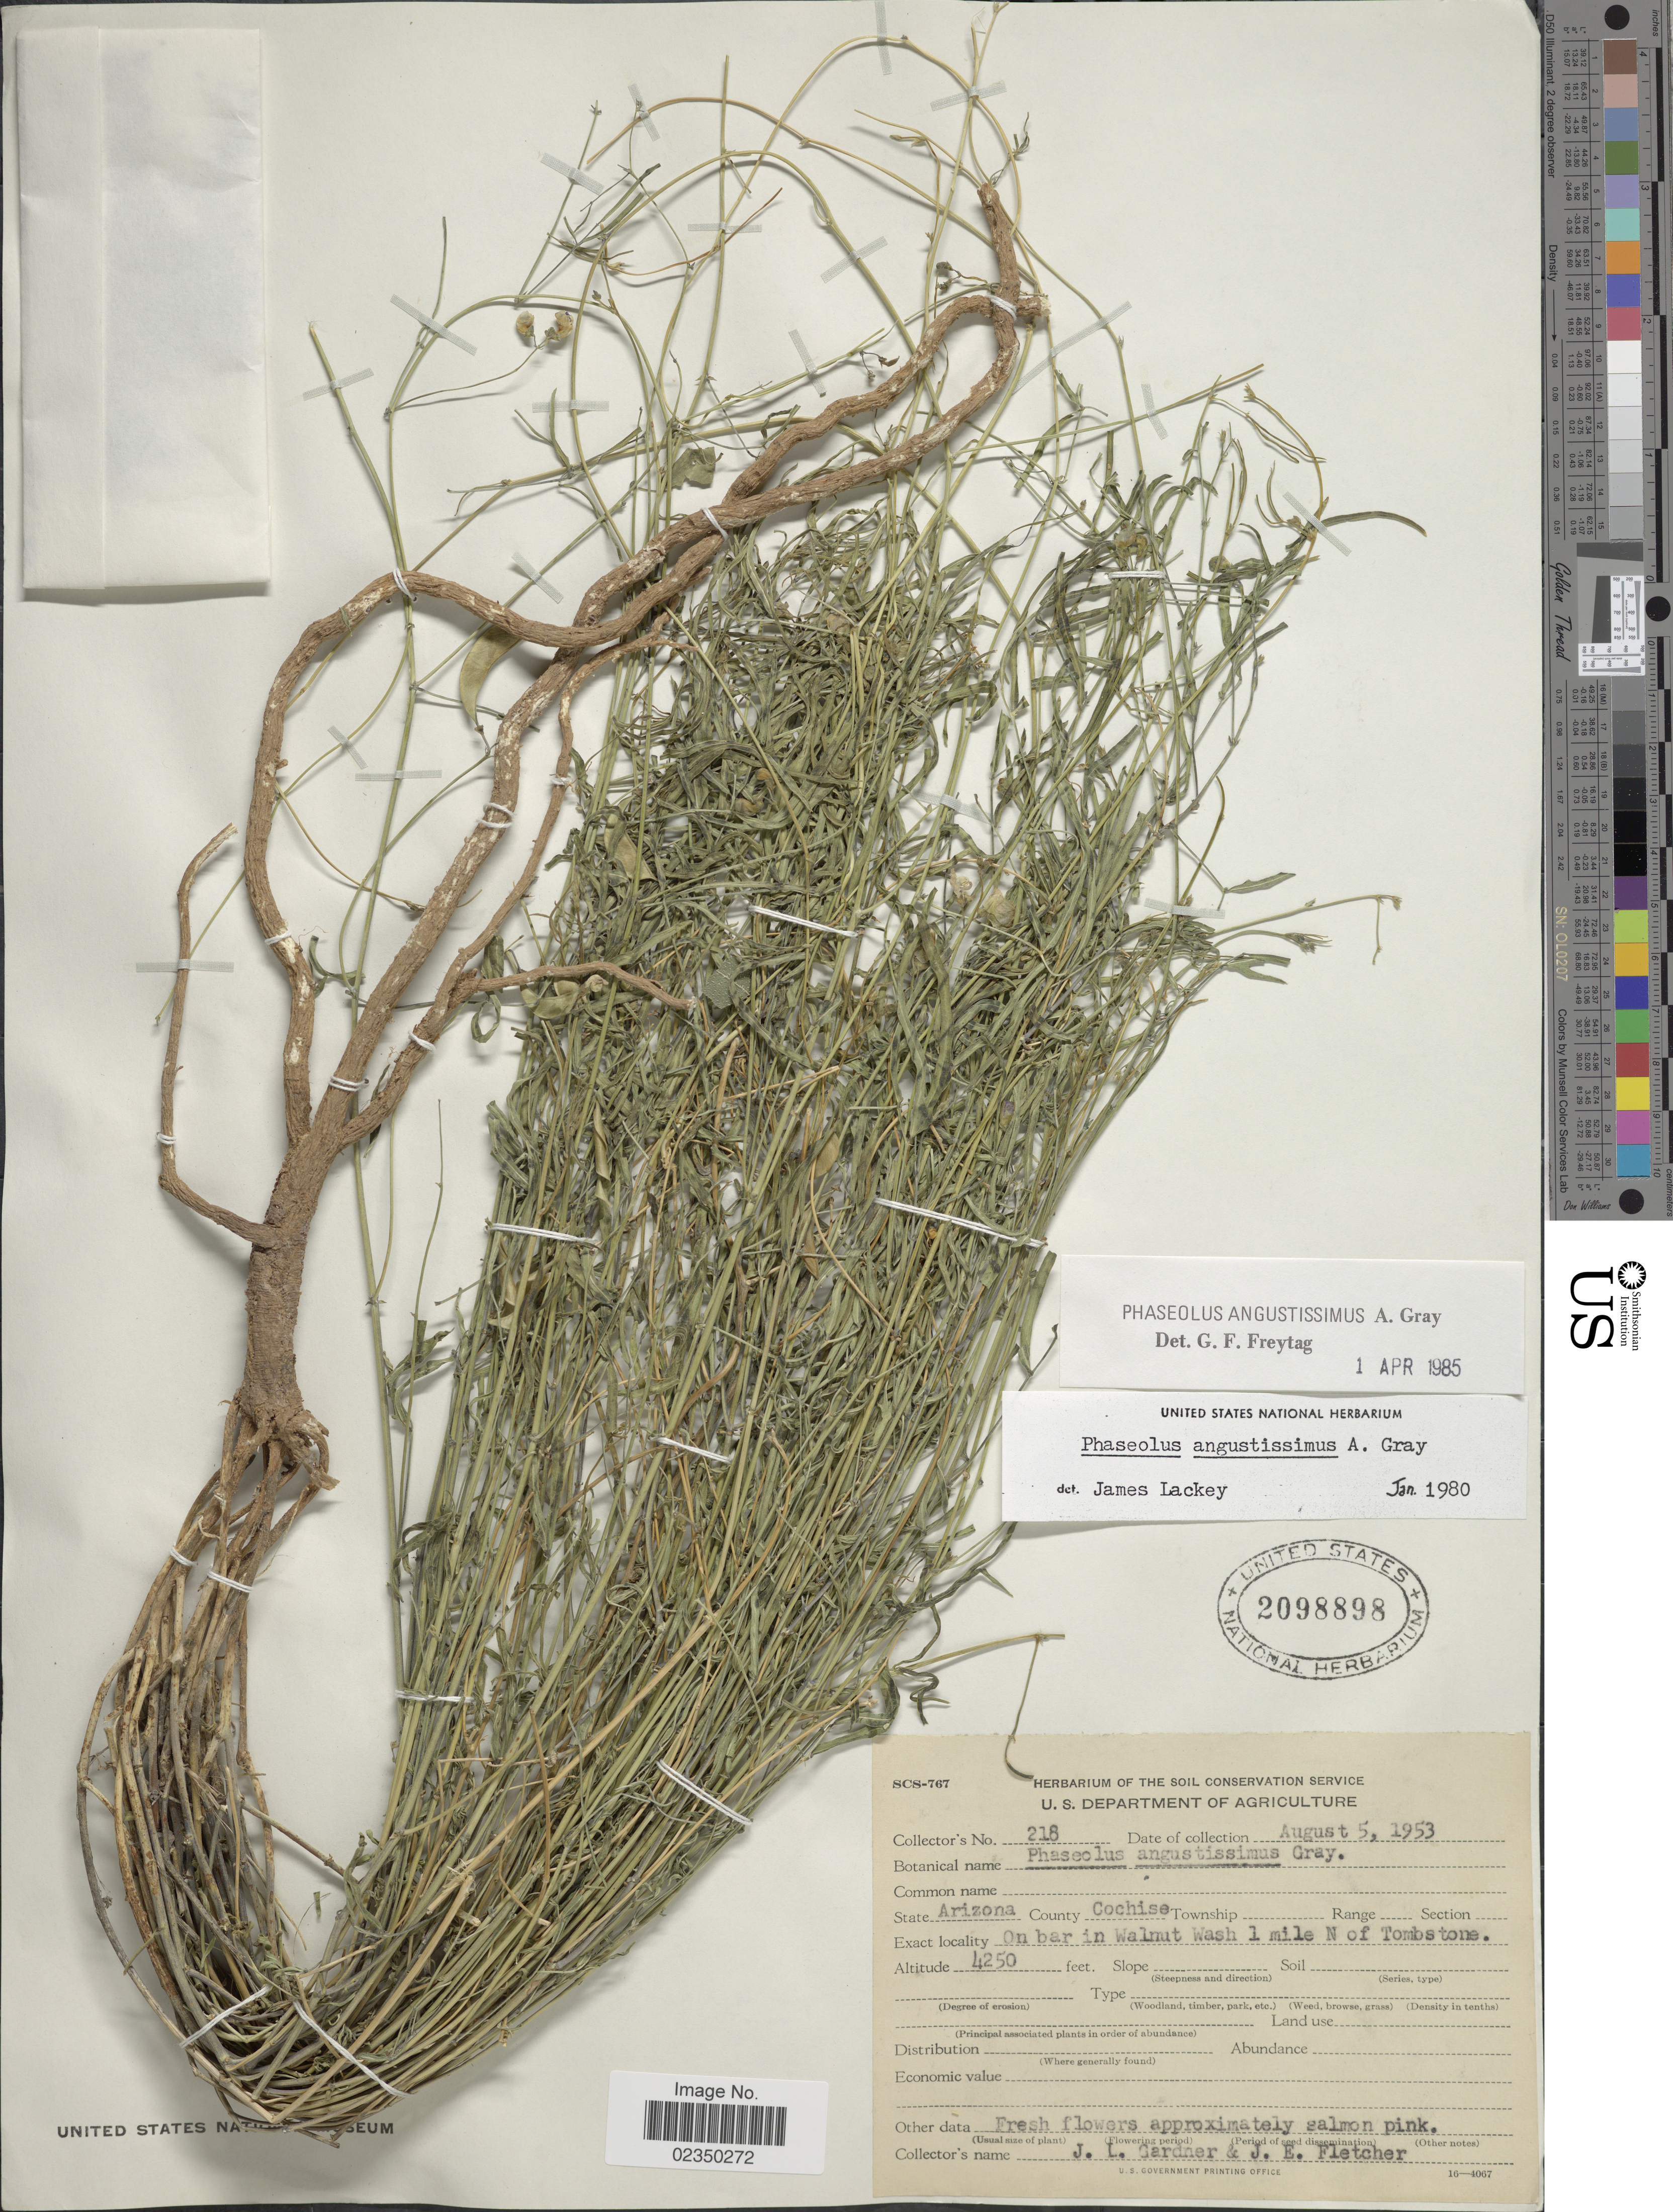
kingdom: Plantae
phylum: Tracheophyta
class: Magnoliopsida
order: Fabales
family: Fabaceae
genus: Phaseolus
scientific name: Phaseolus angustissimus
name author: A. Gray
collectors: J. L. Gardner & J. Fletcher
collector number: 218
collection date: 1953-08-05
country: United States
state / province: Arizona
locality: County Cochise, on bar in Walnut Wash 1 mile N of Tombstone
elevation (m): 1295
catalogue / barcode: US 2098898